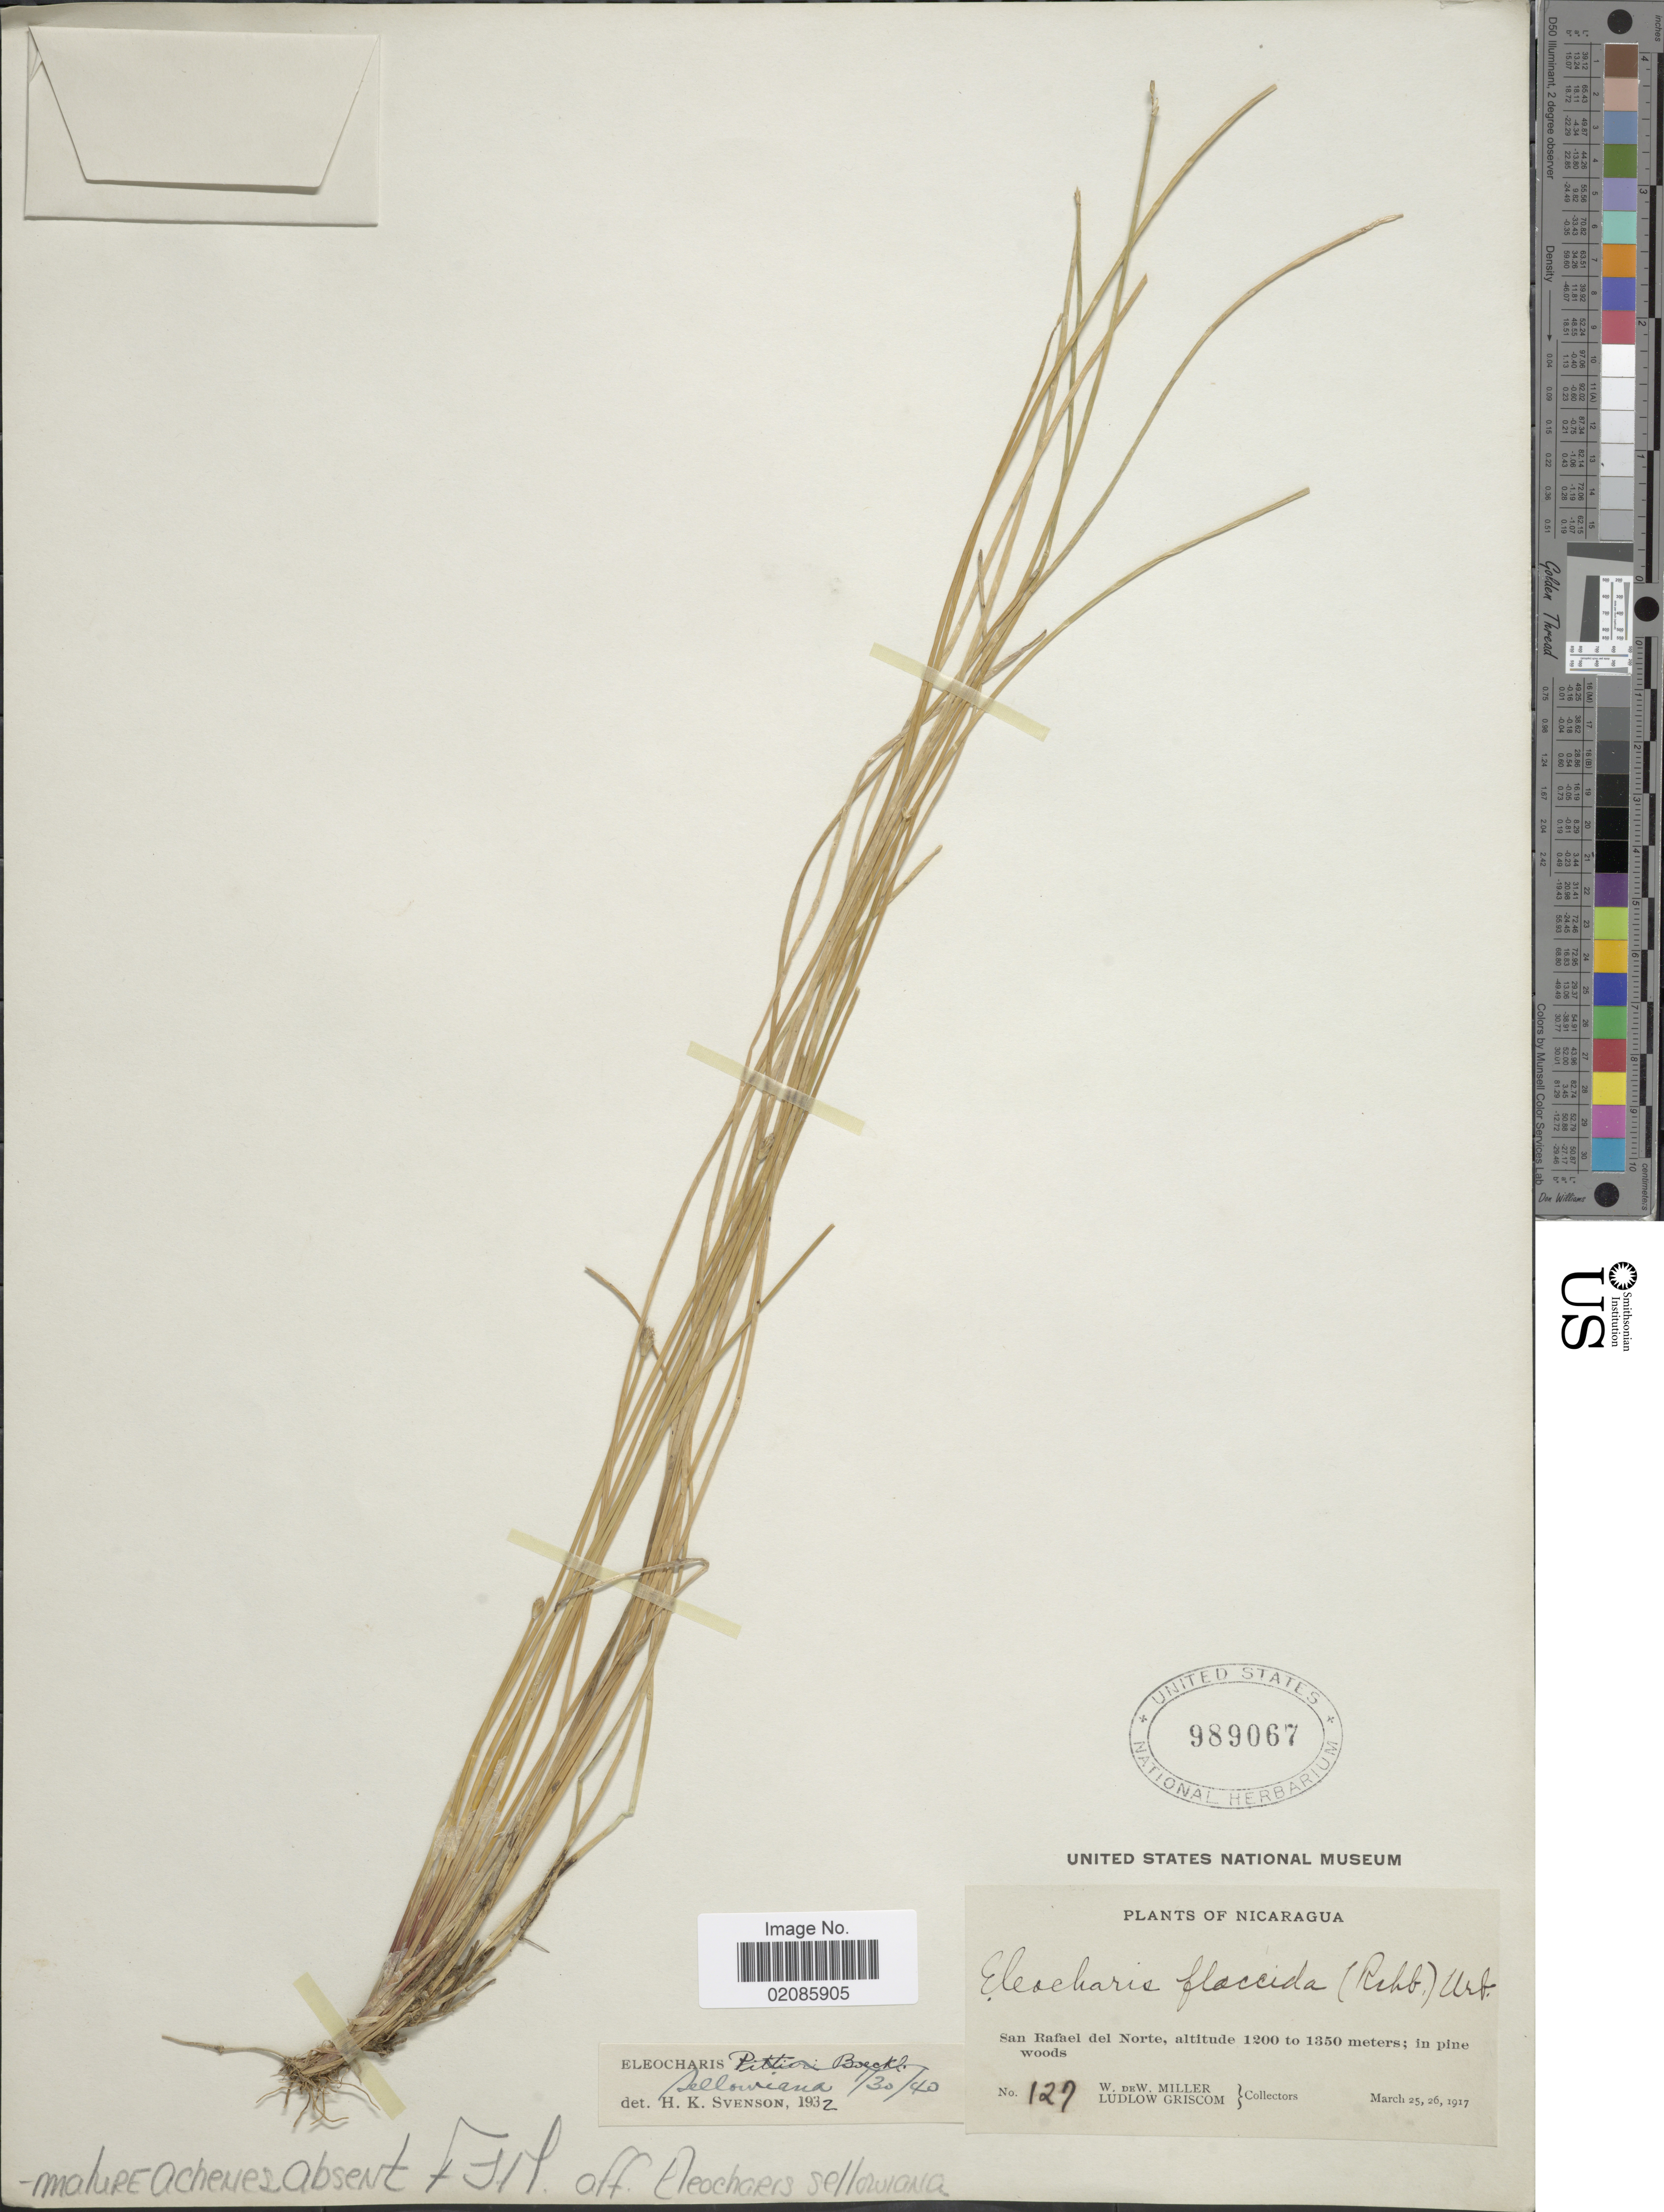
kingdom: Plantae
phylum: Tracheophyta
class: Liliopsida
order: Poales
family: Cyperaceae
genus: Eleocharis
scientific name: Eleocharis sellowiana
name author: Kunth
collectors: W. Miller & L. Griscom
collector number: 127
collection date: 1917-03-25/1917-03-26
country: Nicaragua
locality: San Rafael del Norte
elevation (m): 1200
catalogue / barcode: US 989067